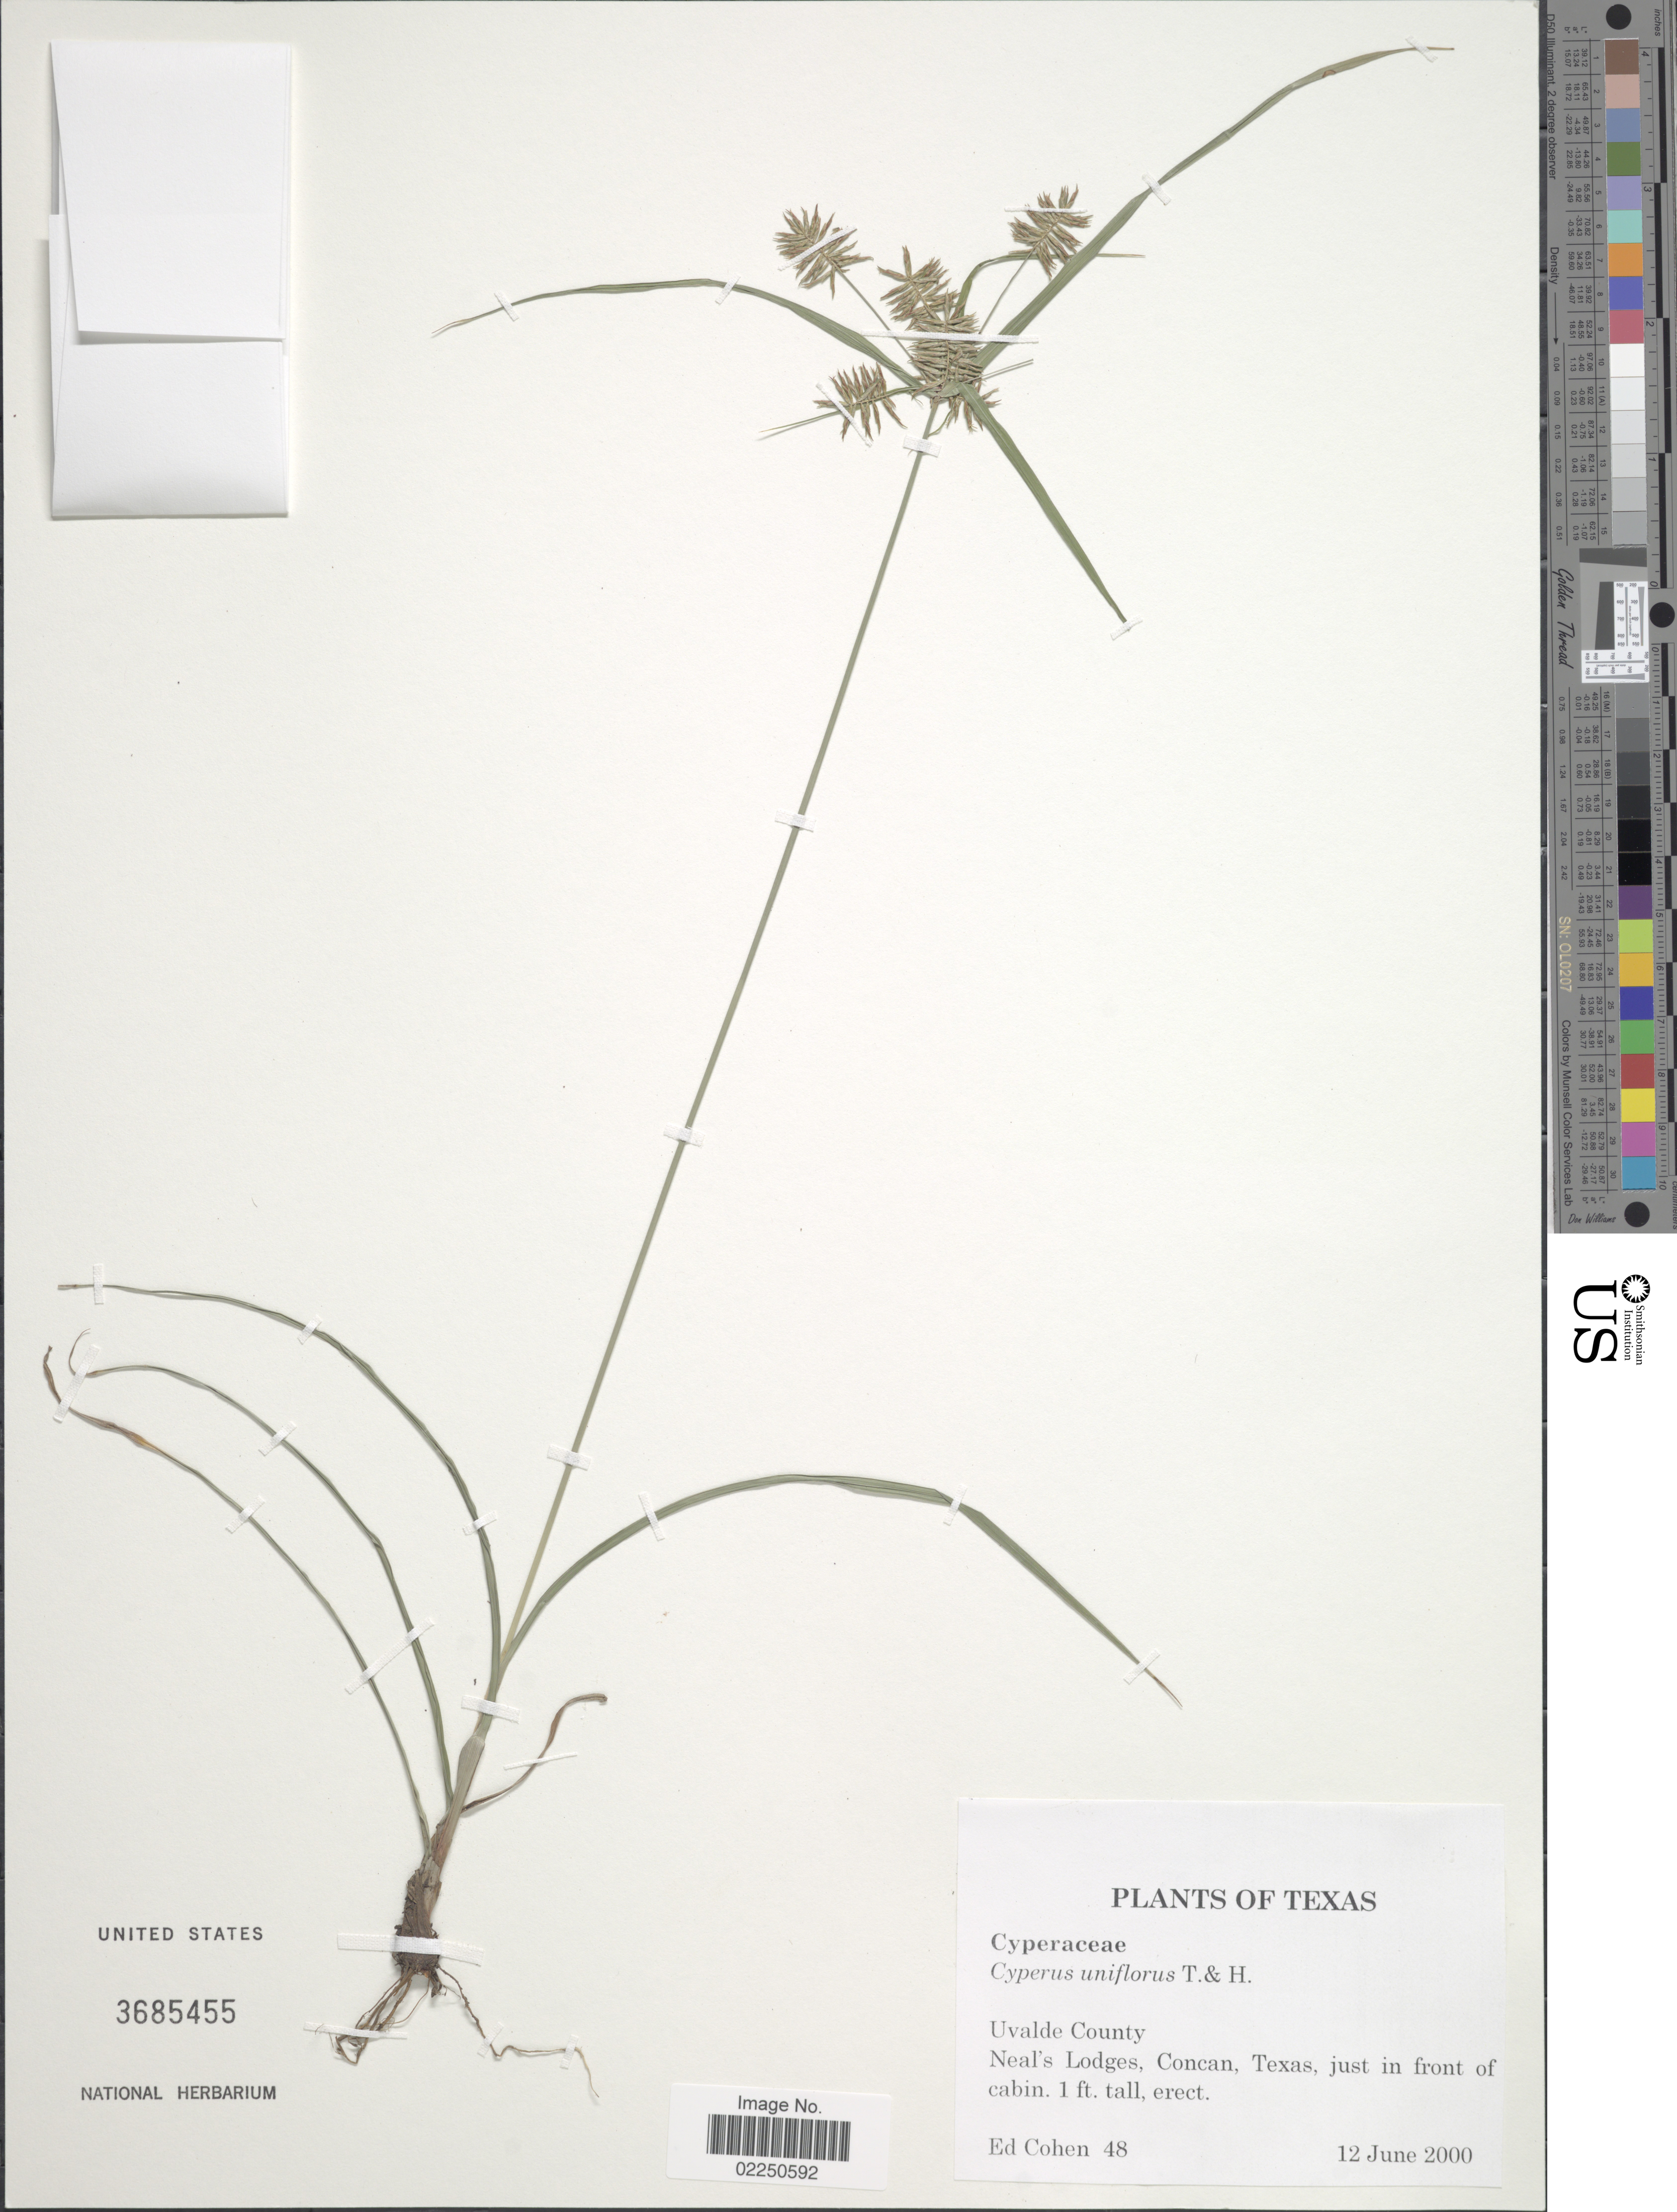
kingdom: Plantae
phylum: Tracheophyta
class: Liliopsida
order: Poales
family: Cyperaceae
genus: Cyperus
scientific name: Cyperus strigosus L.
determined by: Strong, Mark T., (BOT), Smithsonian Institution - National Museum of Natural History (UNITED STATES)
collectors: E. Cohen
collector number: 48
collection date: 2000-06-12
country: United States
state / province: Texas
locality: Uvalde County. Neal's Lodges, Concan, Texas, just in front of cabin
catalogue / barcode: US 3685455